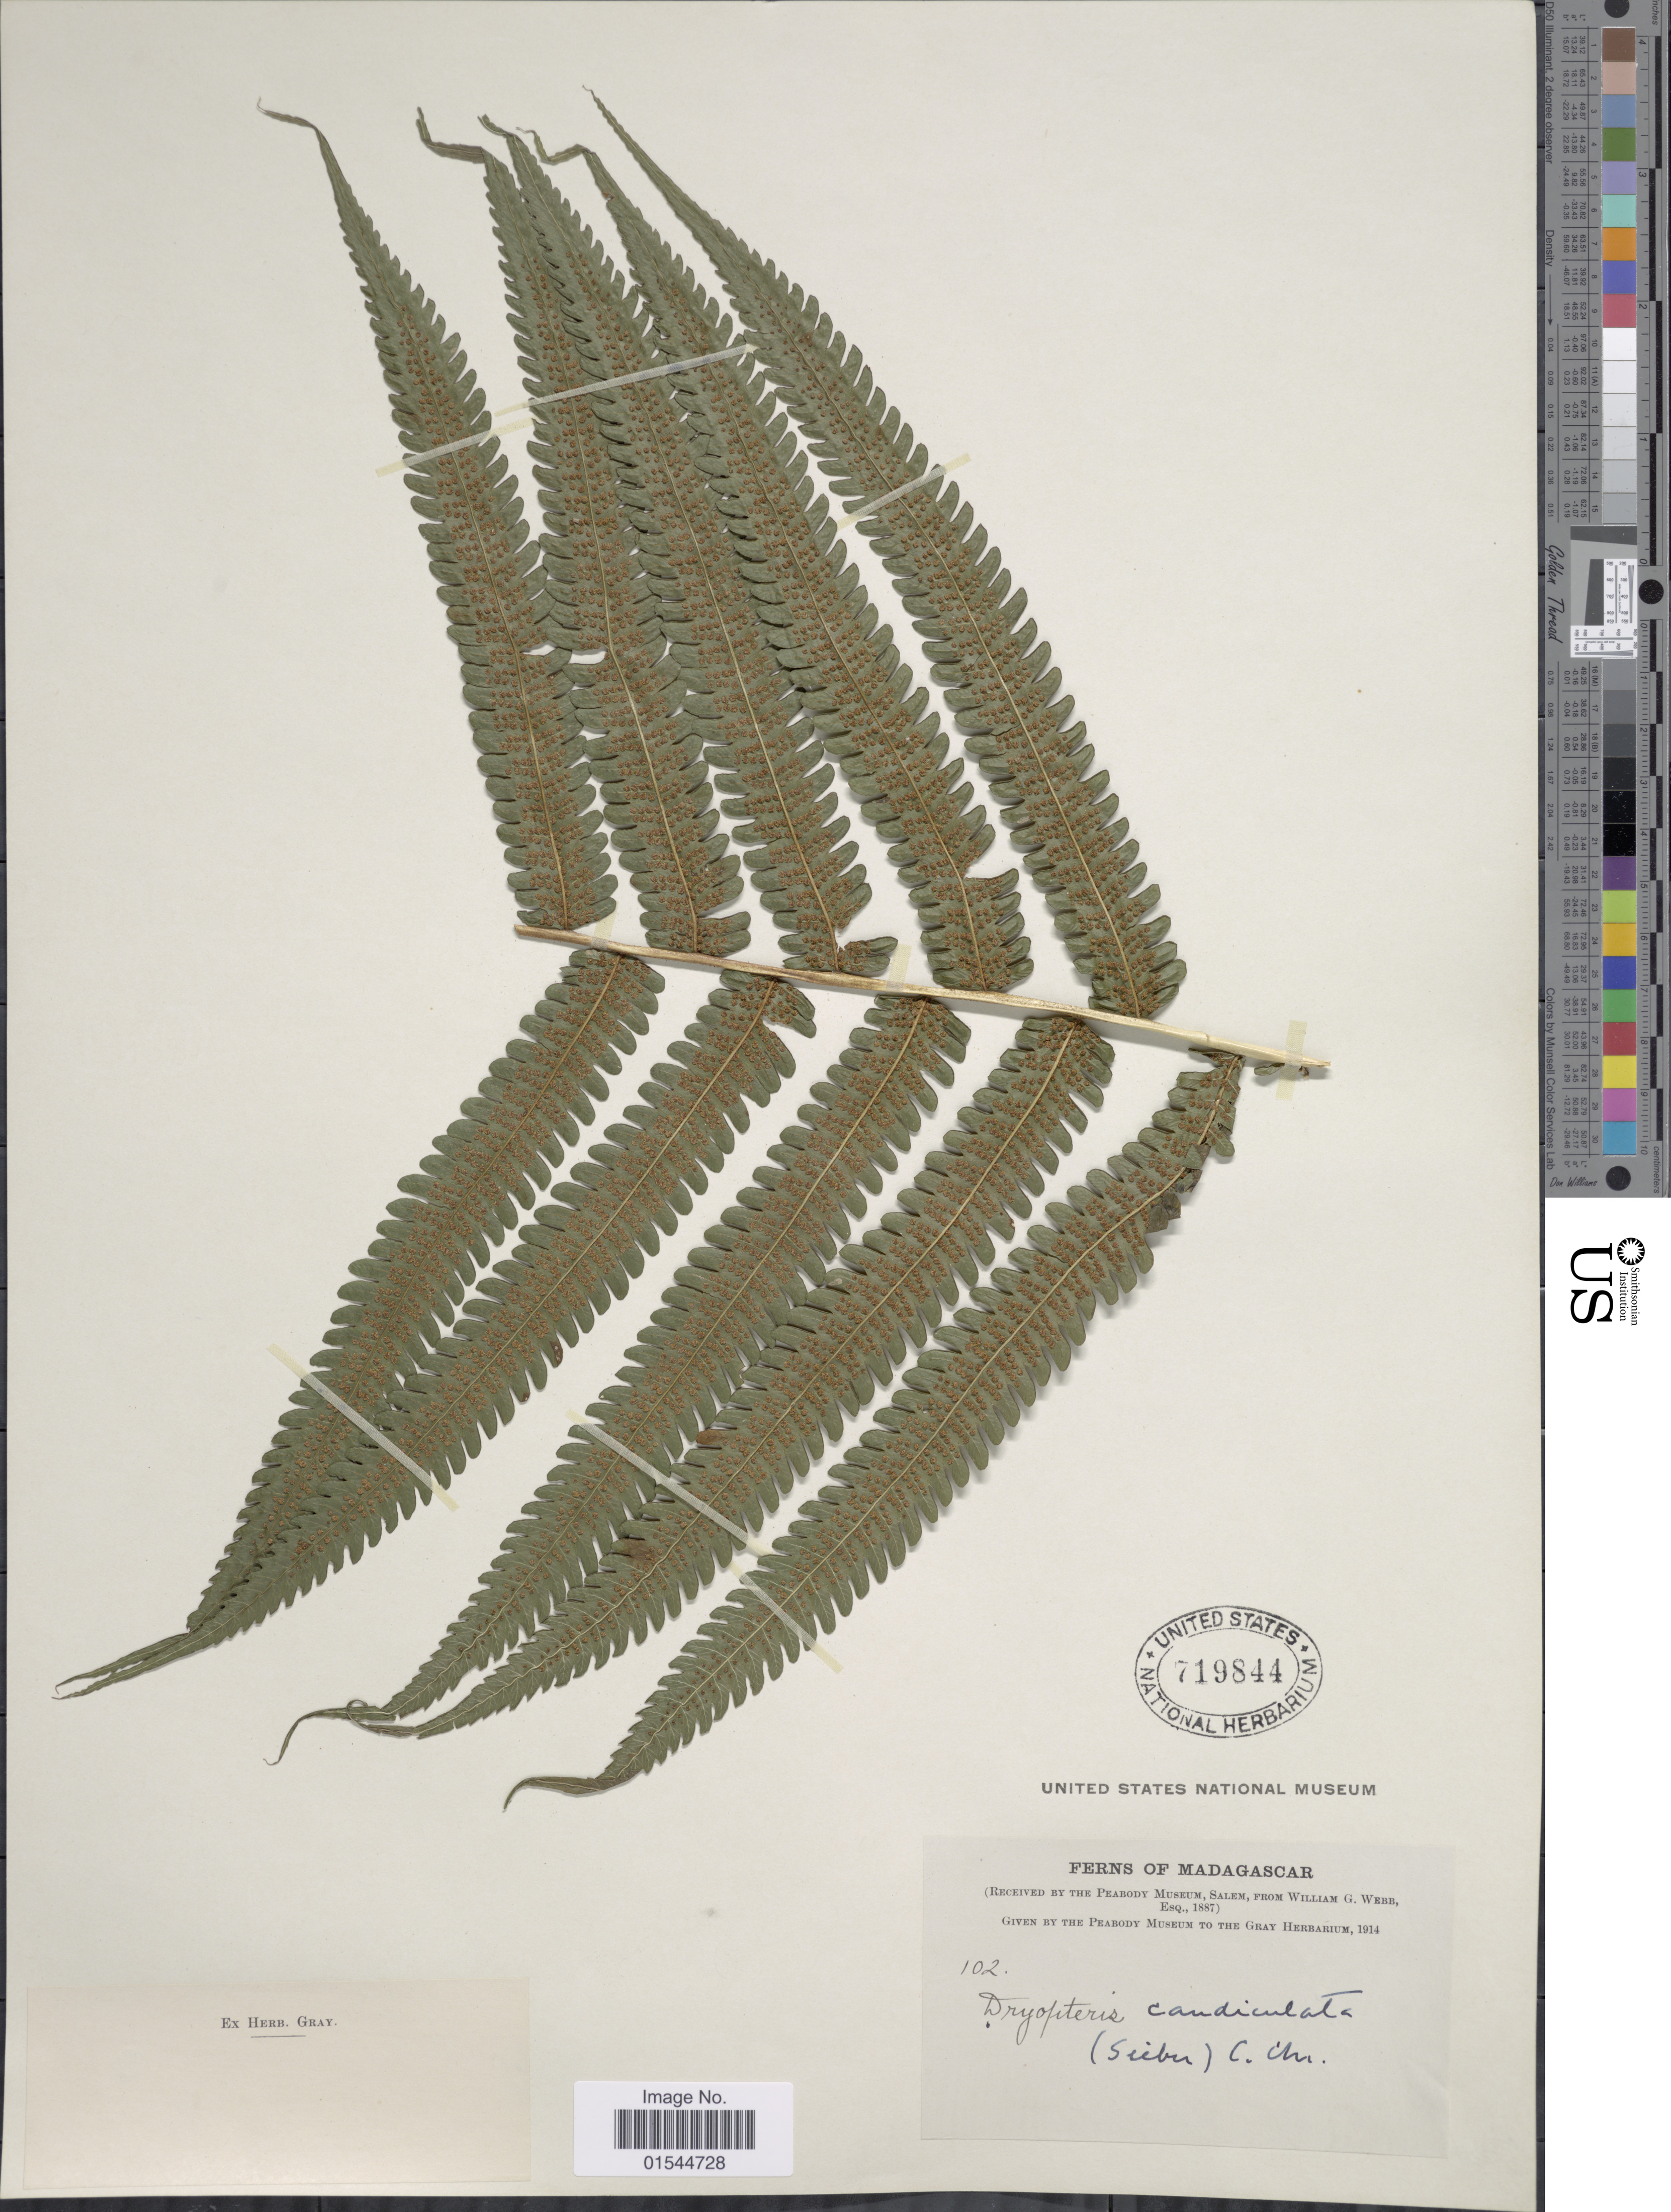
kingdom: Plantae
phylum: Tracheophyta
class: Polypodiopsida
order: Polypodiales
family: Thelypteridaceae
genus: Pneumatopteris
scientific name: Pneumatopteris prismatica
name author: (Desv.) Holttum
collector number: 102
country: Madagascar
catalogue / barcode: US 719844